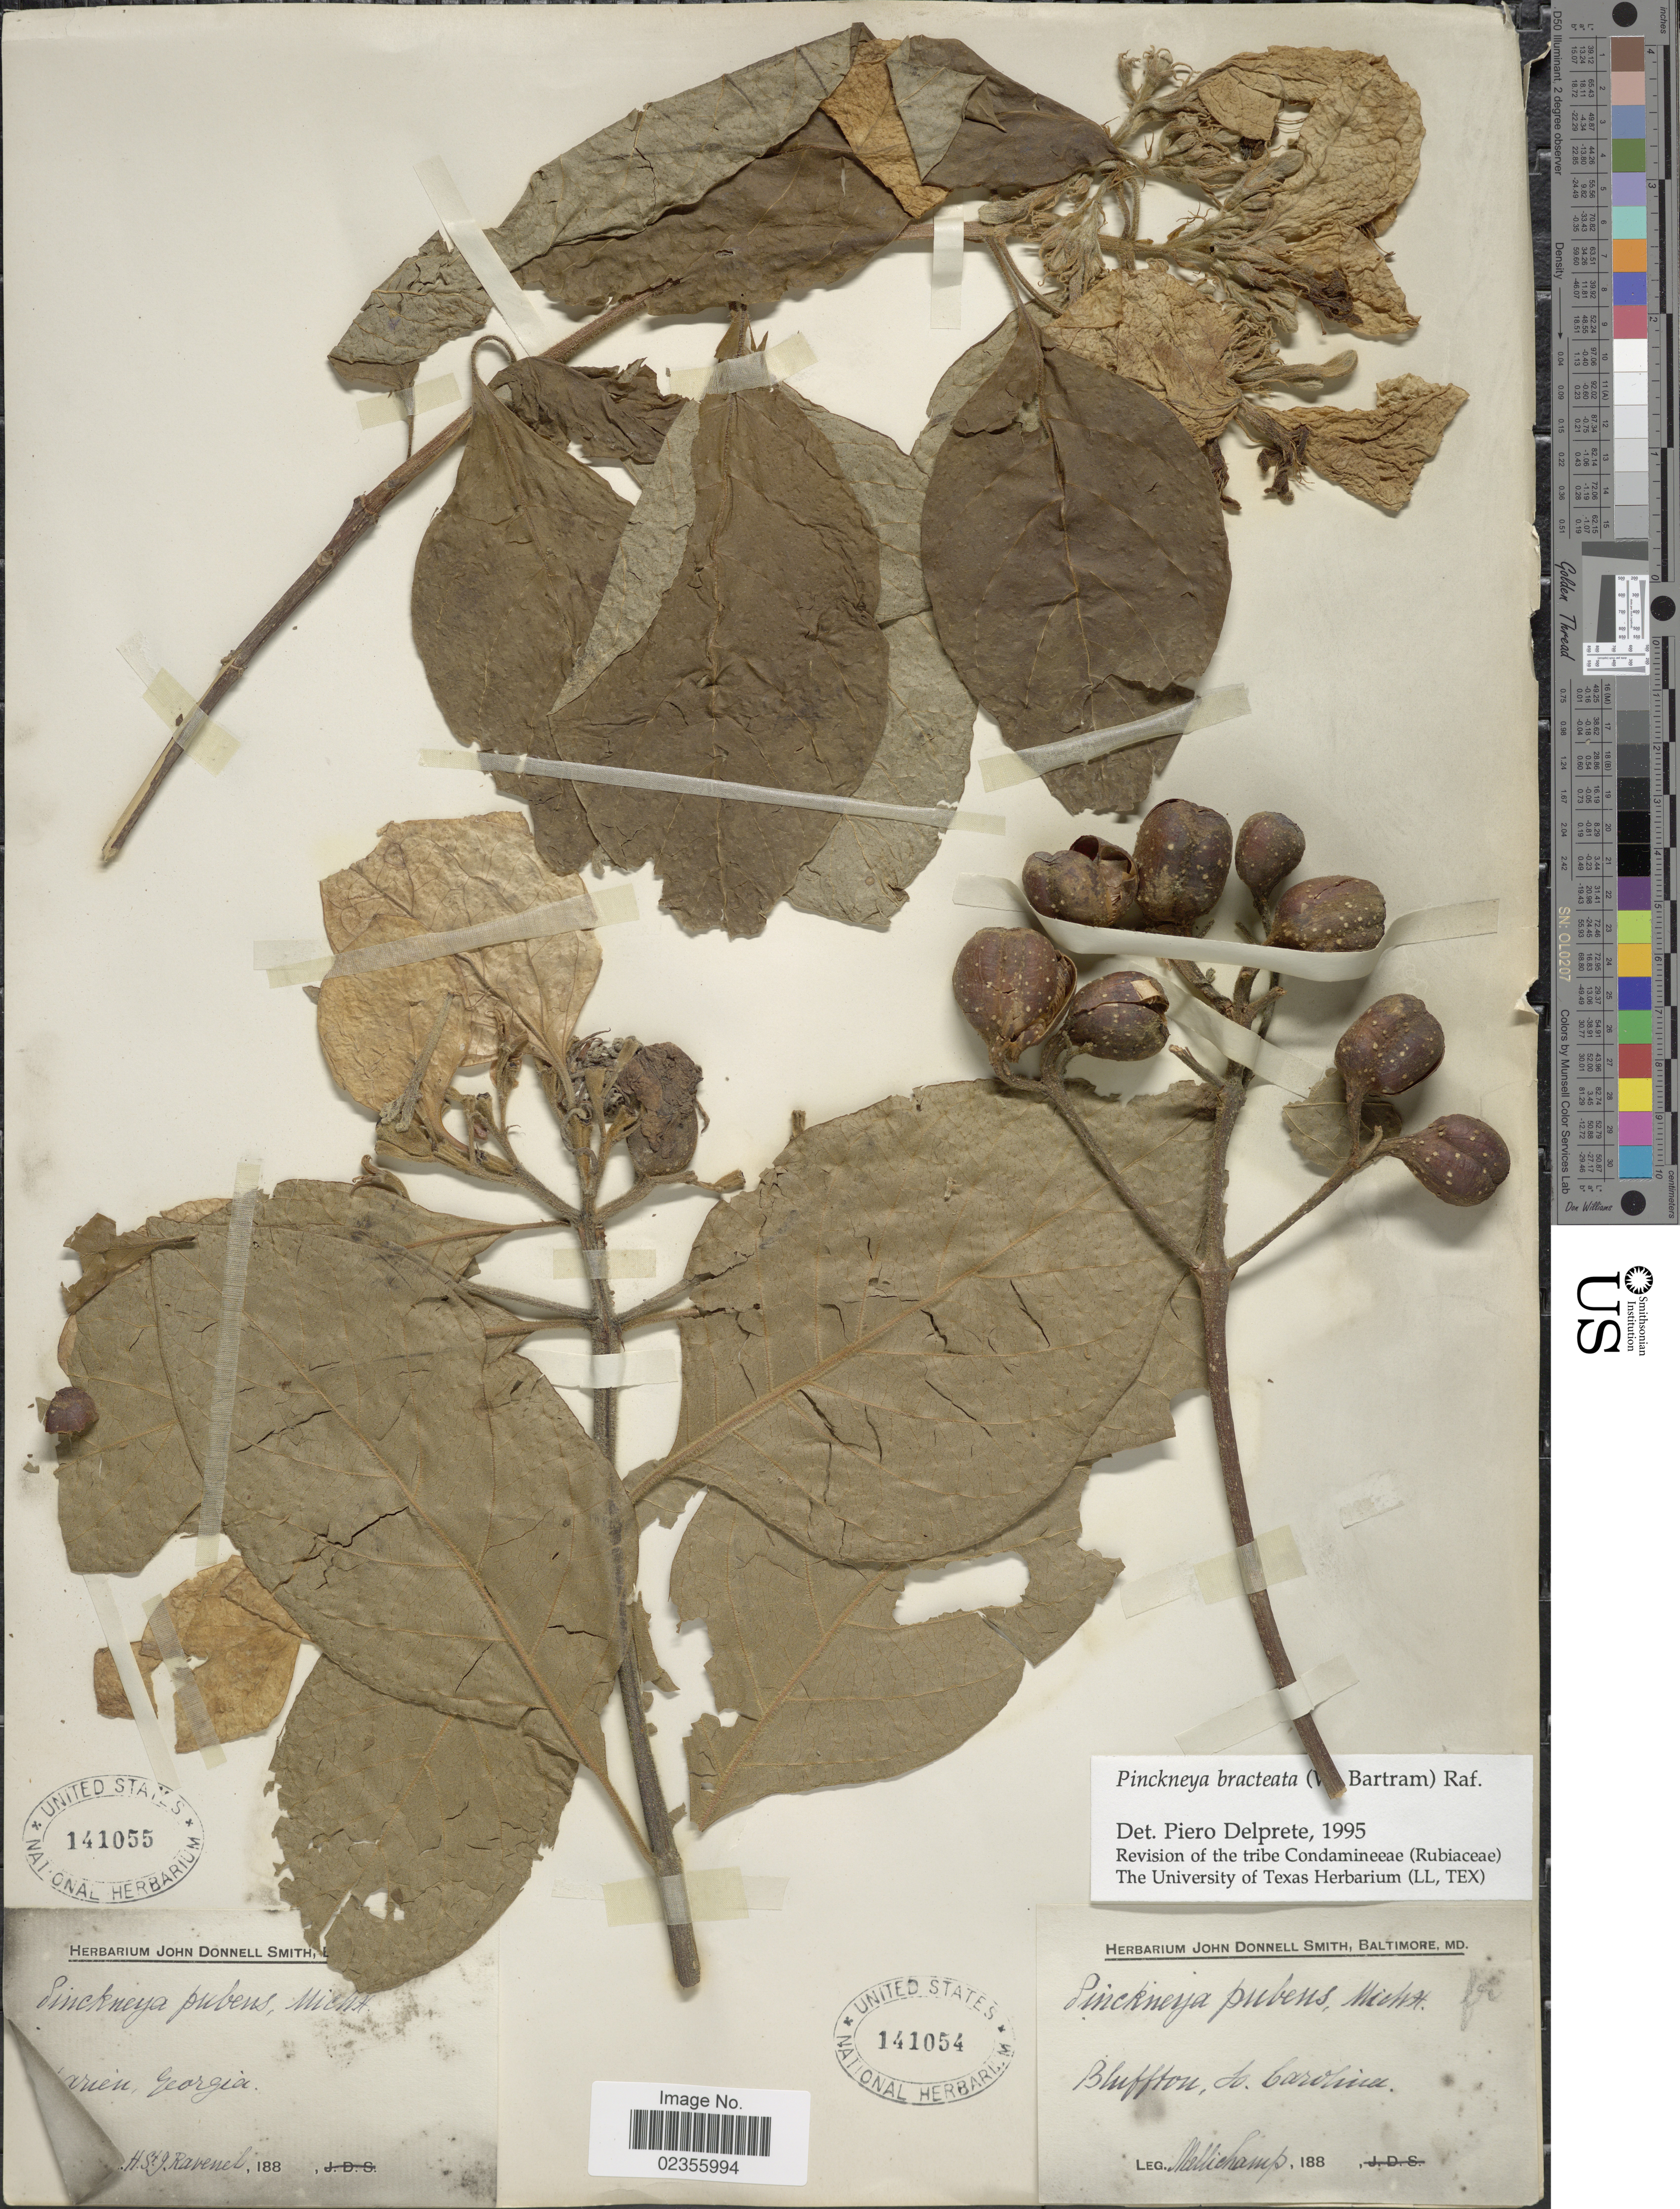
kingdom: Plantae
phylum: Tracheophyta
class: Magnoliopsida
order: Gentianales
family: Rubiaceae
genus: Pinckneya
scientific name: Pinckneya pubens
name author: Michx.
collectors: -. Mellichamp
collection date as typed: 188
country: United States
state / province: South Carolina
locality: Bluffton, So. Carolina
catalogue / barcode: US 141054